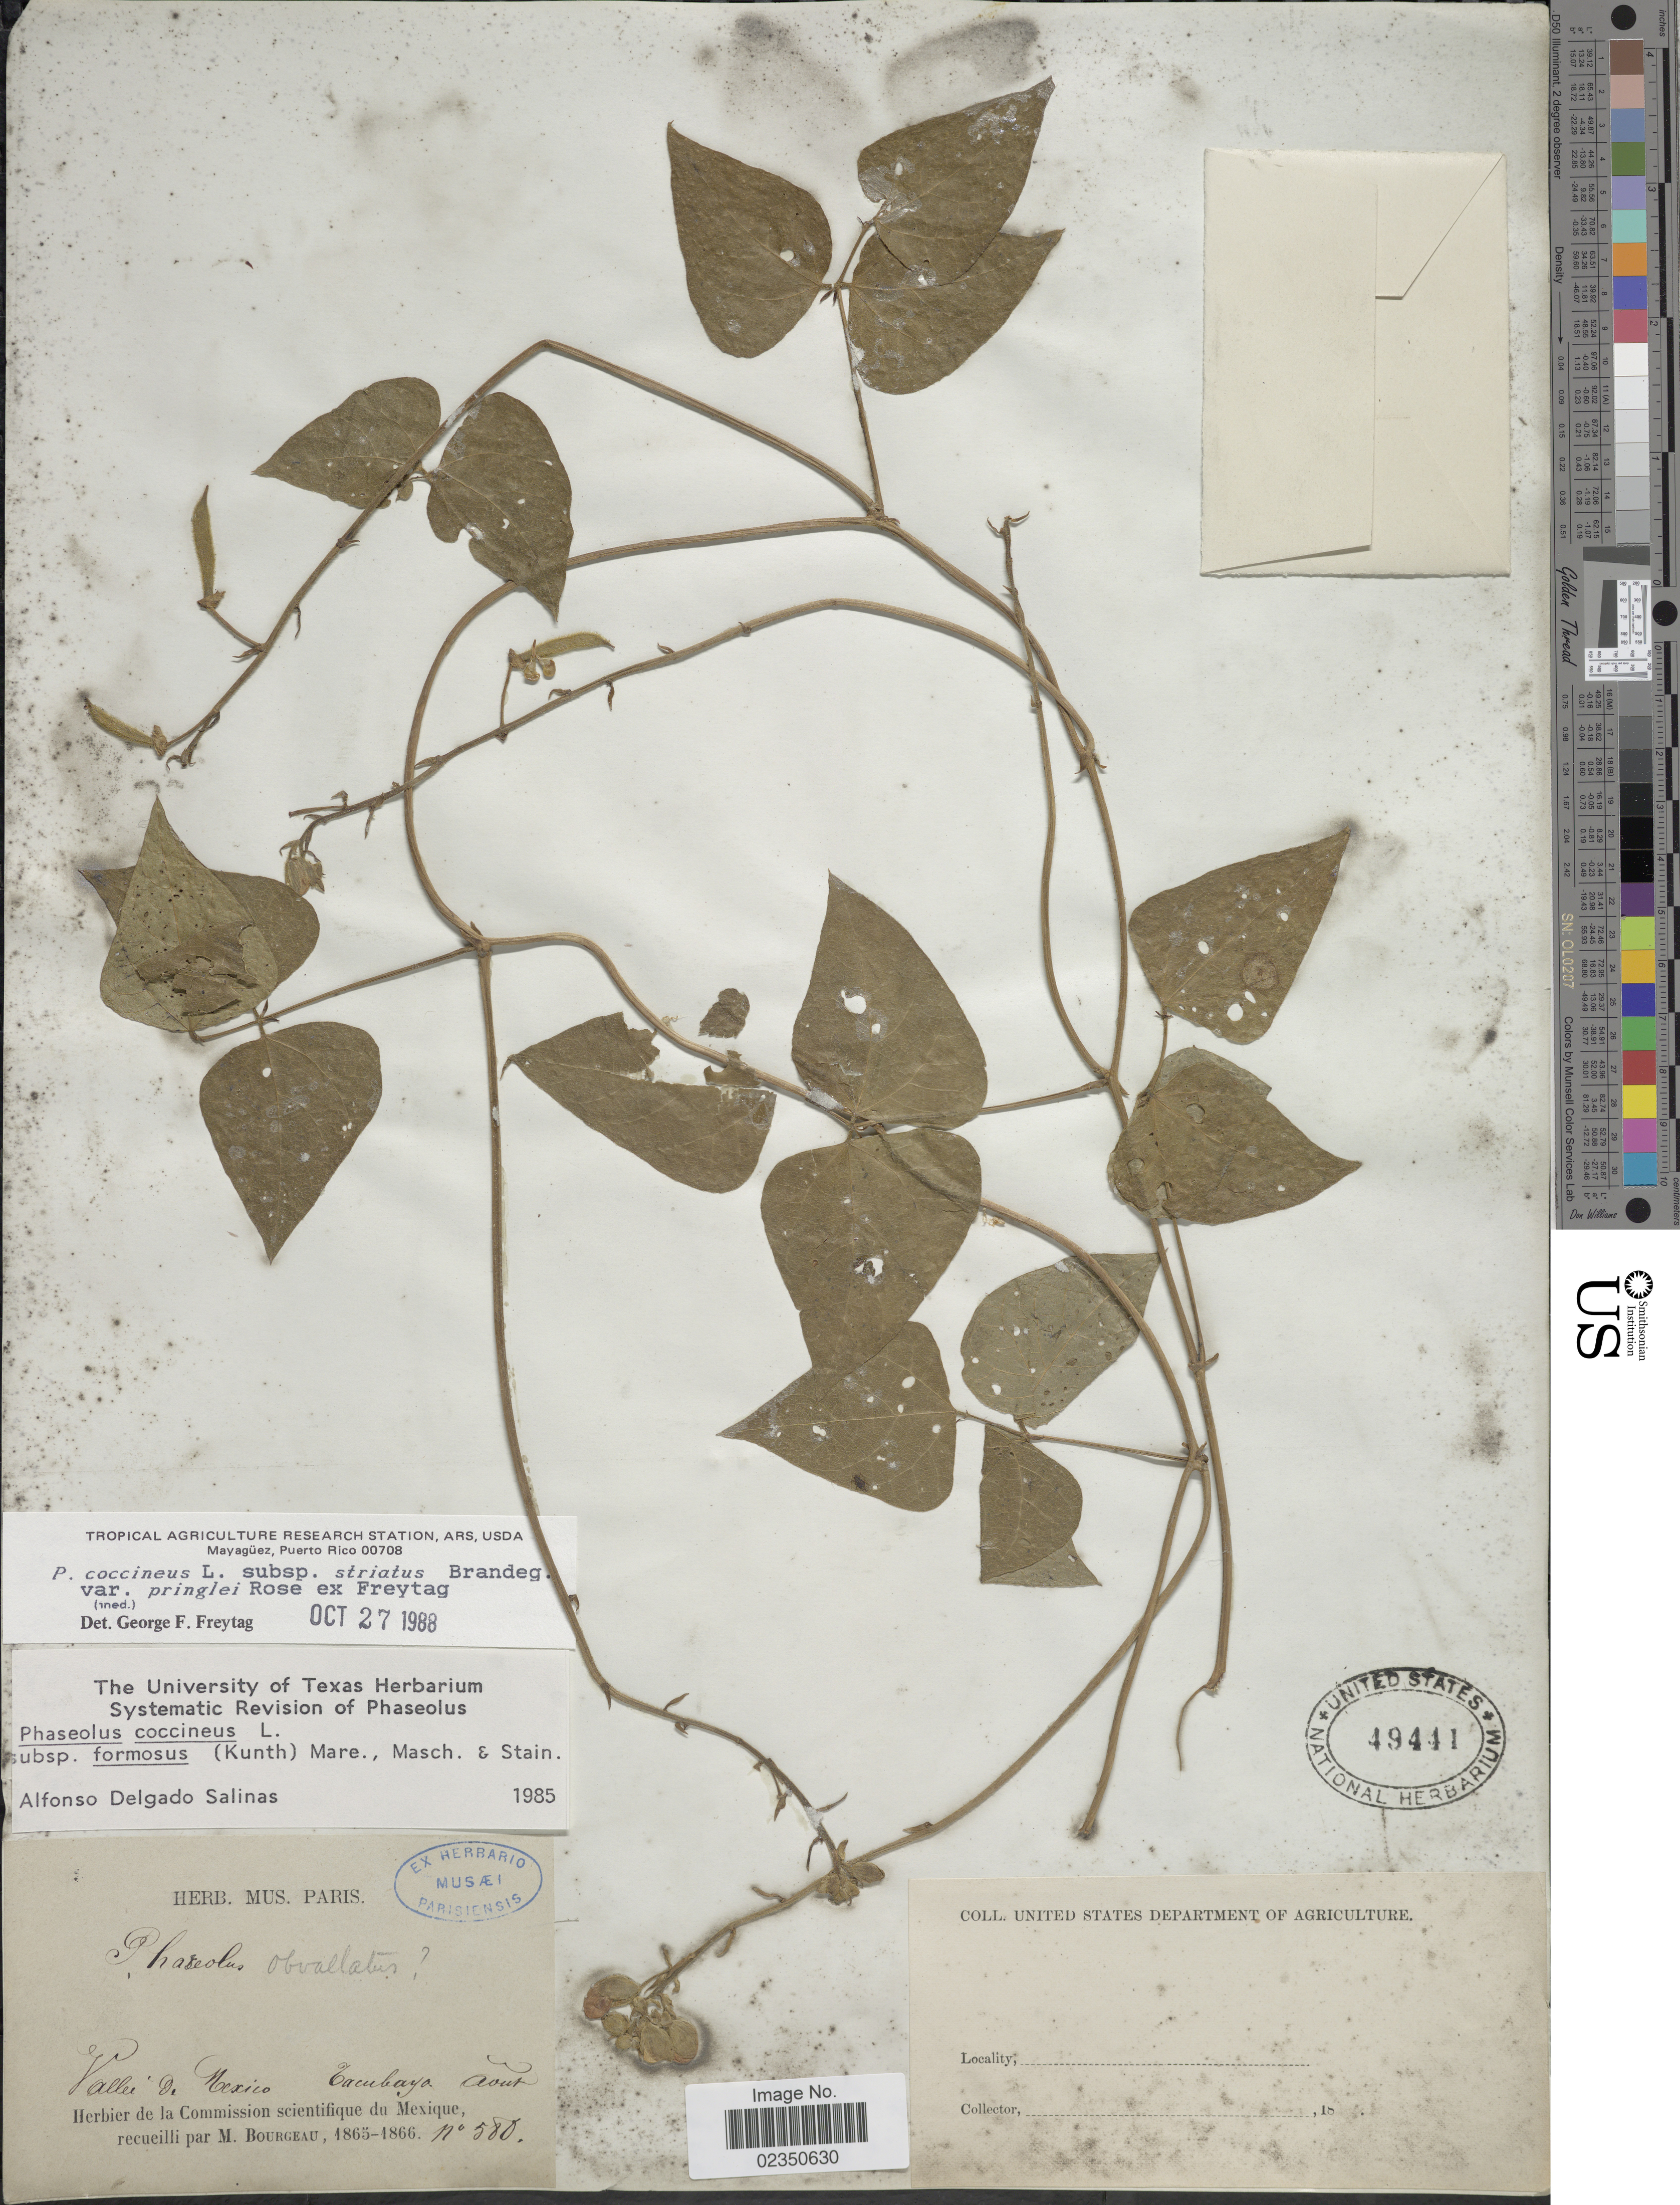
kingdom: Plantae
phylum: Tracheophyta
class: Magnoliopsida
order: Fabales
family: Fabaceae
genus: Phaseolus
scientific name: Phaseolus coccineus var. pringlei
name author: Rose ex Freytag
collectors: M. Bourgeau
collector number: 580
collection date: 1865-08/1866-08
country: Mexico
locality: Vallée de Mexico, Tacubaya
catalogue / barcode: US 49441